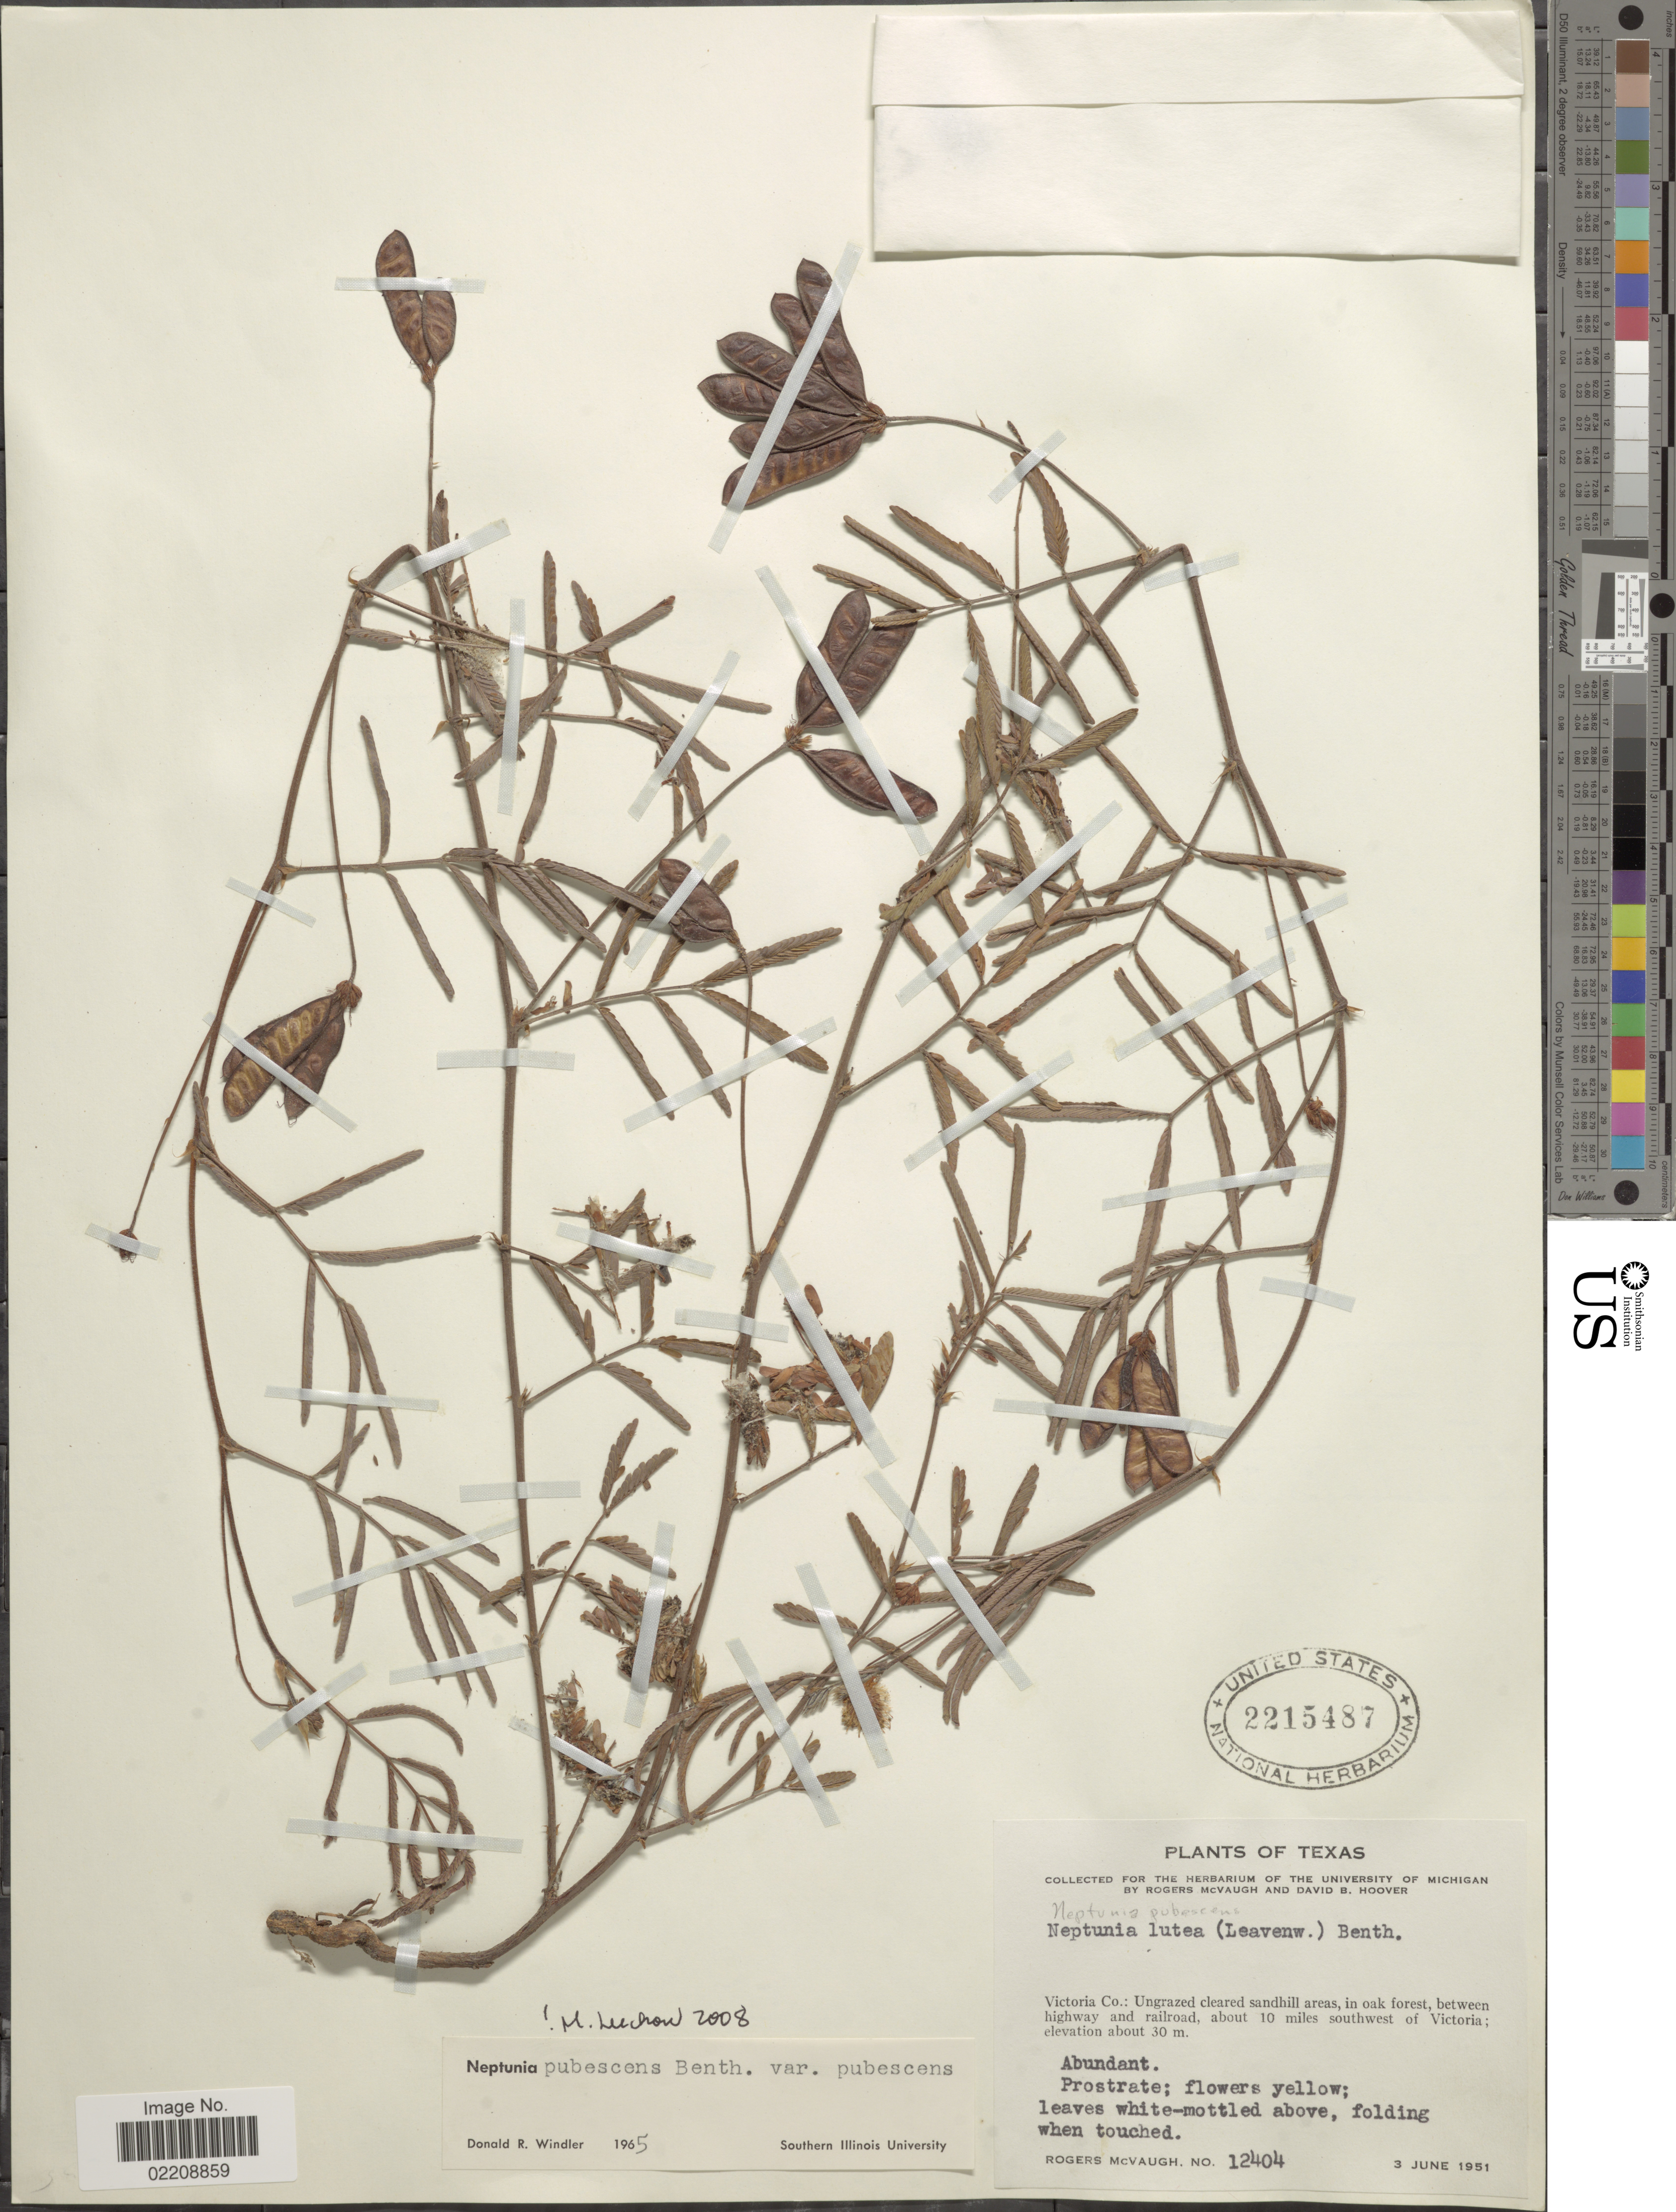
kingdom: Plantae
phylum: Tracheophyta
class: Magnoliopsida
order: Fabales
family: Fabaceae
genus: Neptunia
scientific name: Neptunia pubescens var. pubescens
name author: Benth.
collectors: R. McVaugh & D. B. Hoover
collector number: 12404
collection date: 1951-06-03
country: United States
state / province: Texas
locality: Victoria Co., about 10 miles southwest of Victoria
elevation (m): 30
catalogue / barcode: US 2215487